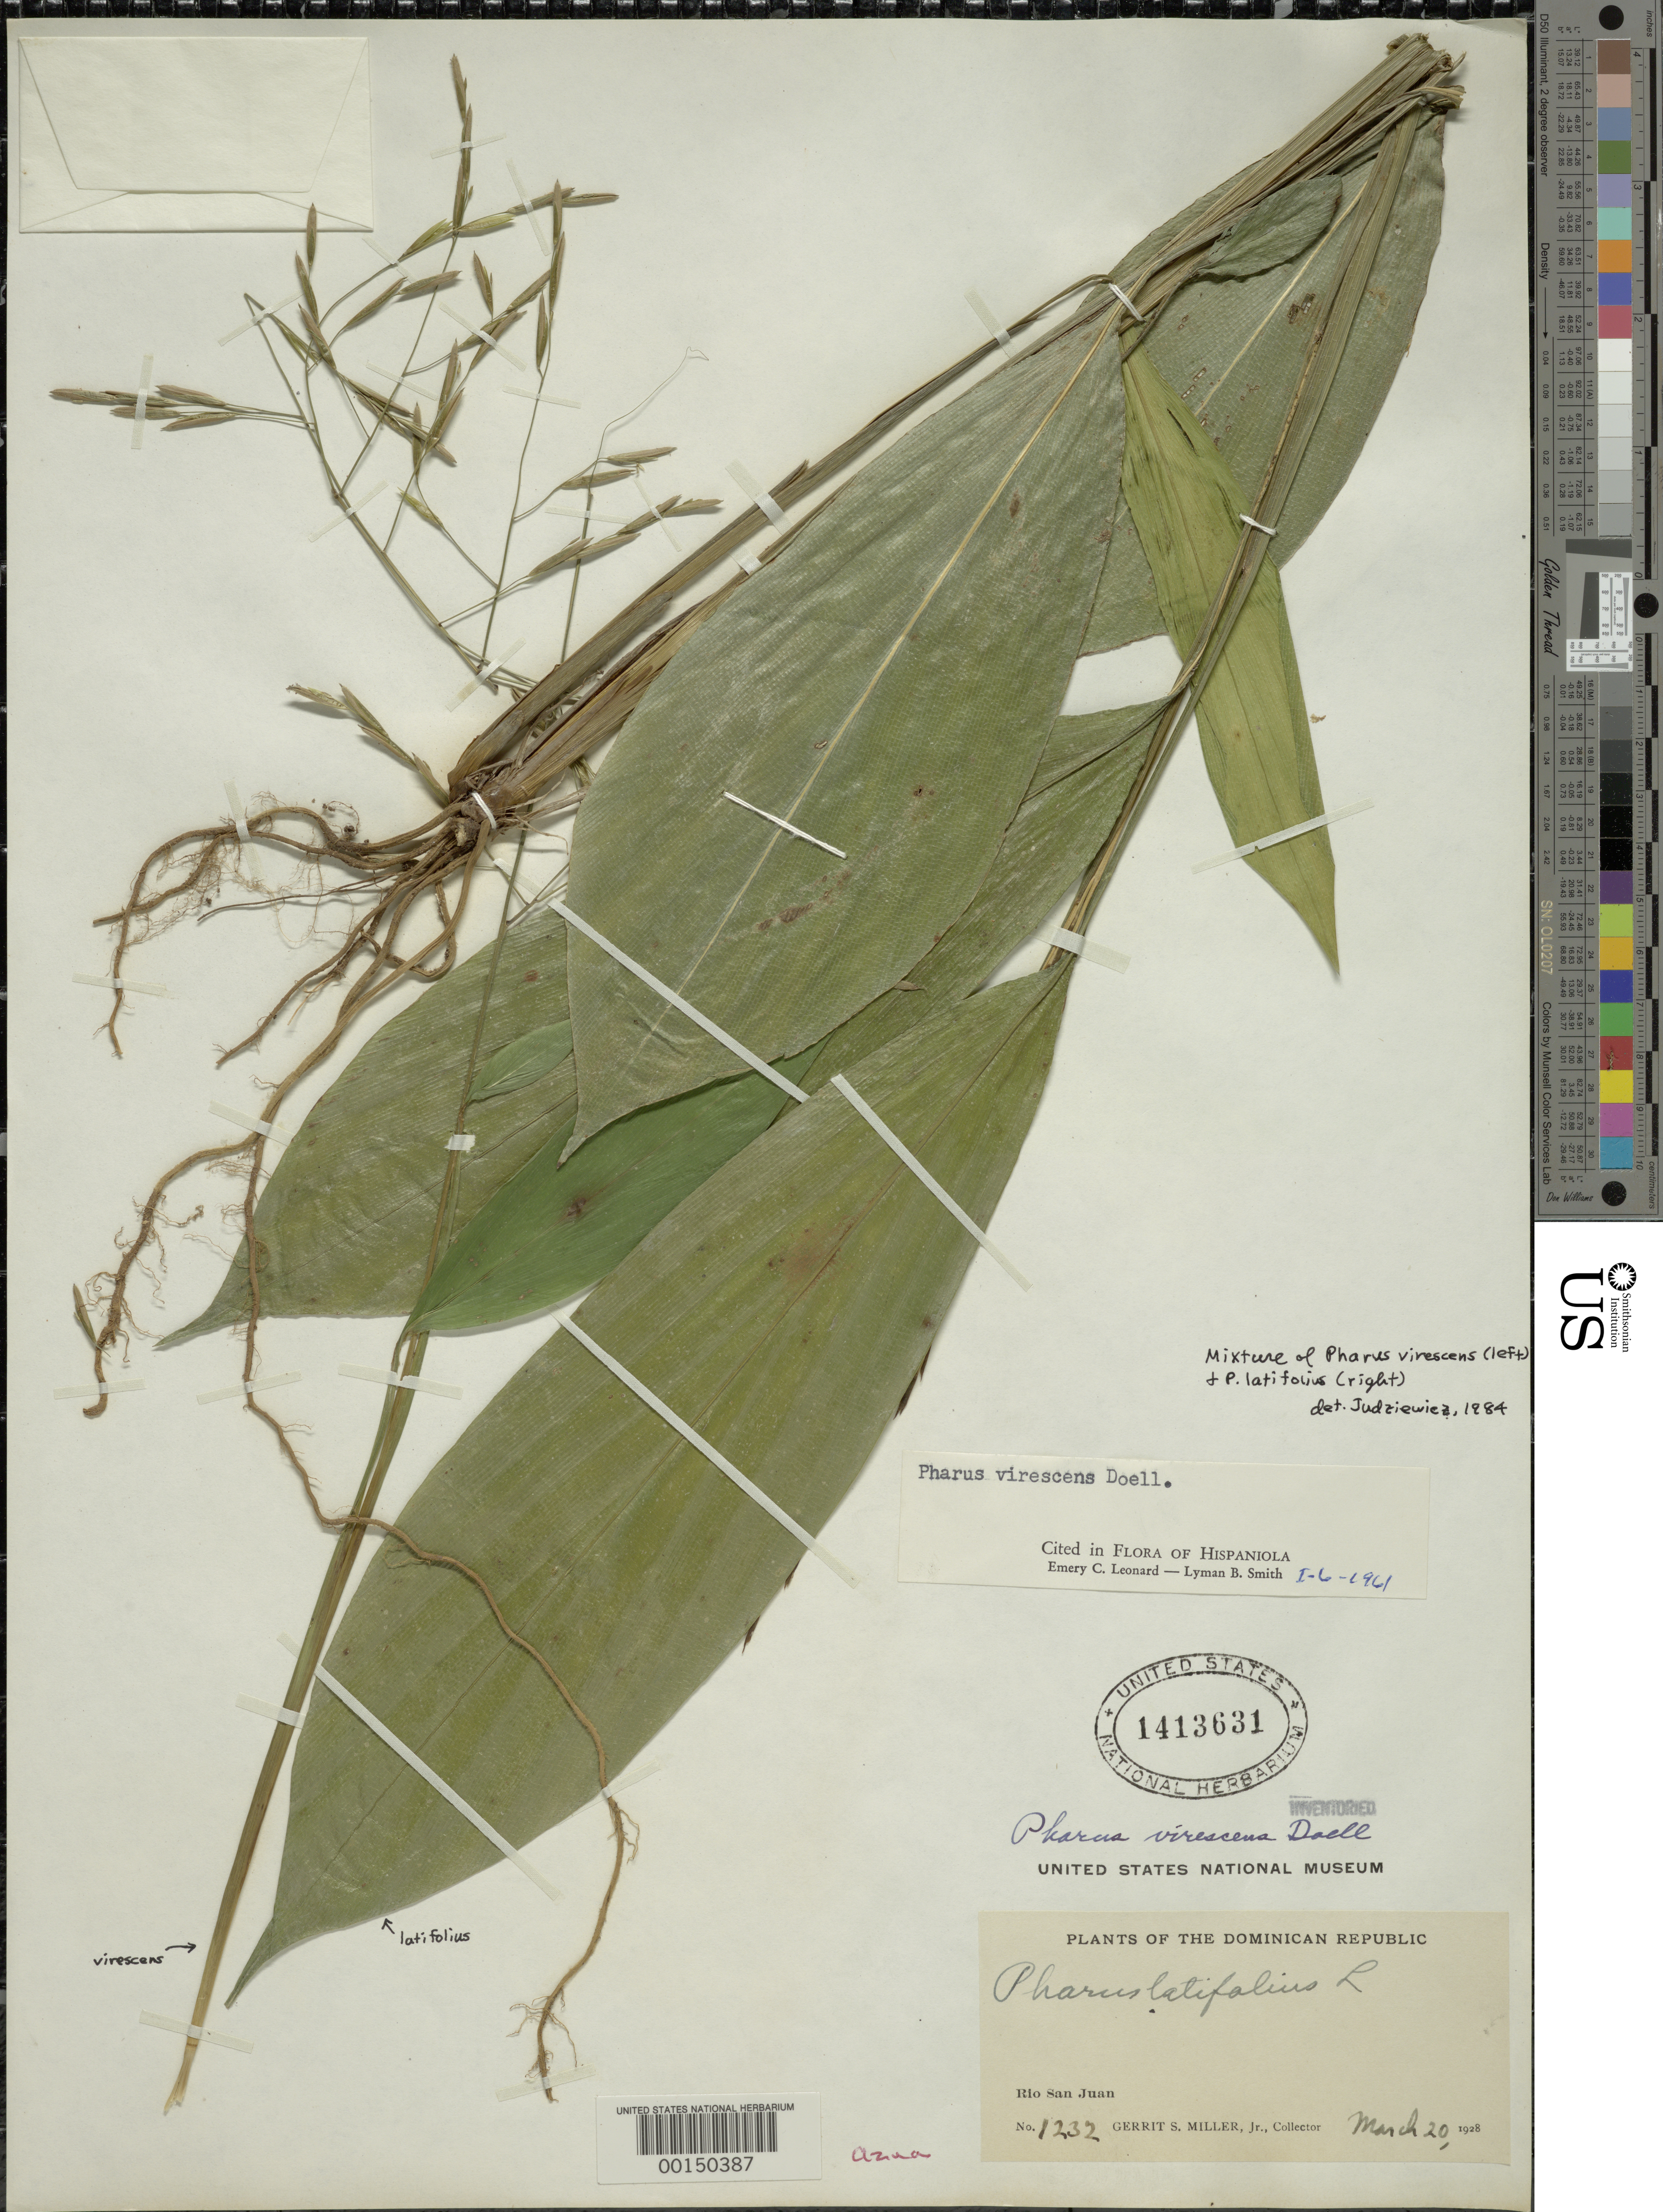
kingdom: Plantae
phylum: Tracheophyta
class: Liliopsida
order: Poales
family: Poaceae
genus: Pharus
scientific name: Pharus virescens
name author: Döll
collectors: G. S. Miller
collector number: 1232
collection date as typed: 20 Mar 1928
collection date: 1928-03-20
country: Dominican Republic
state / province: San Juan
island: Hispaniola Island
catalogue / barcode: US 1413631